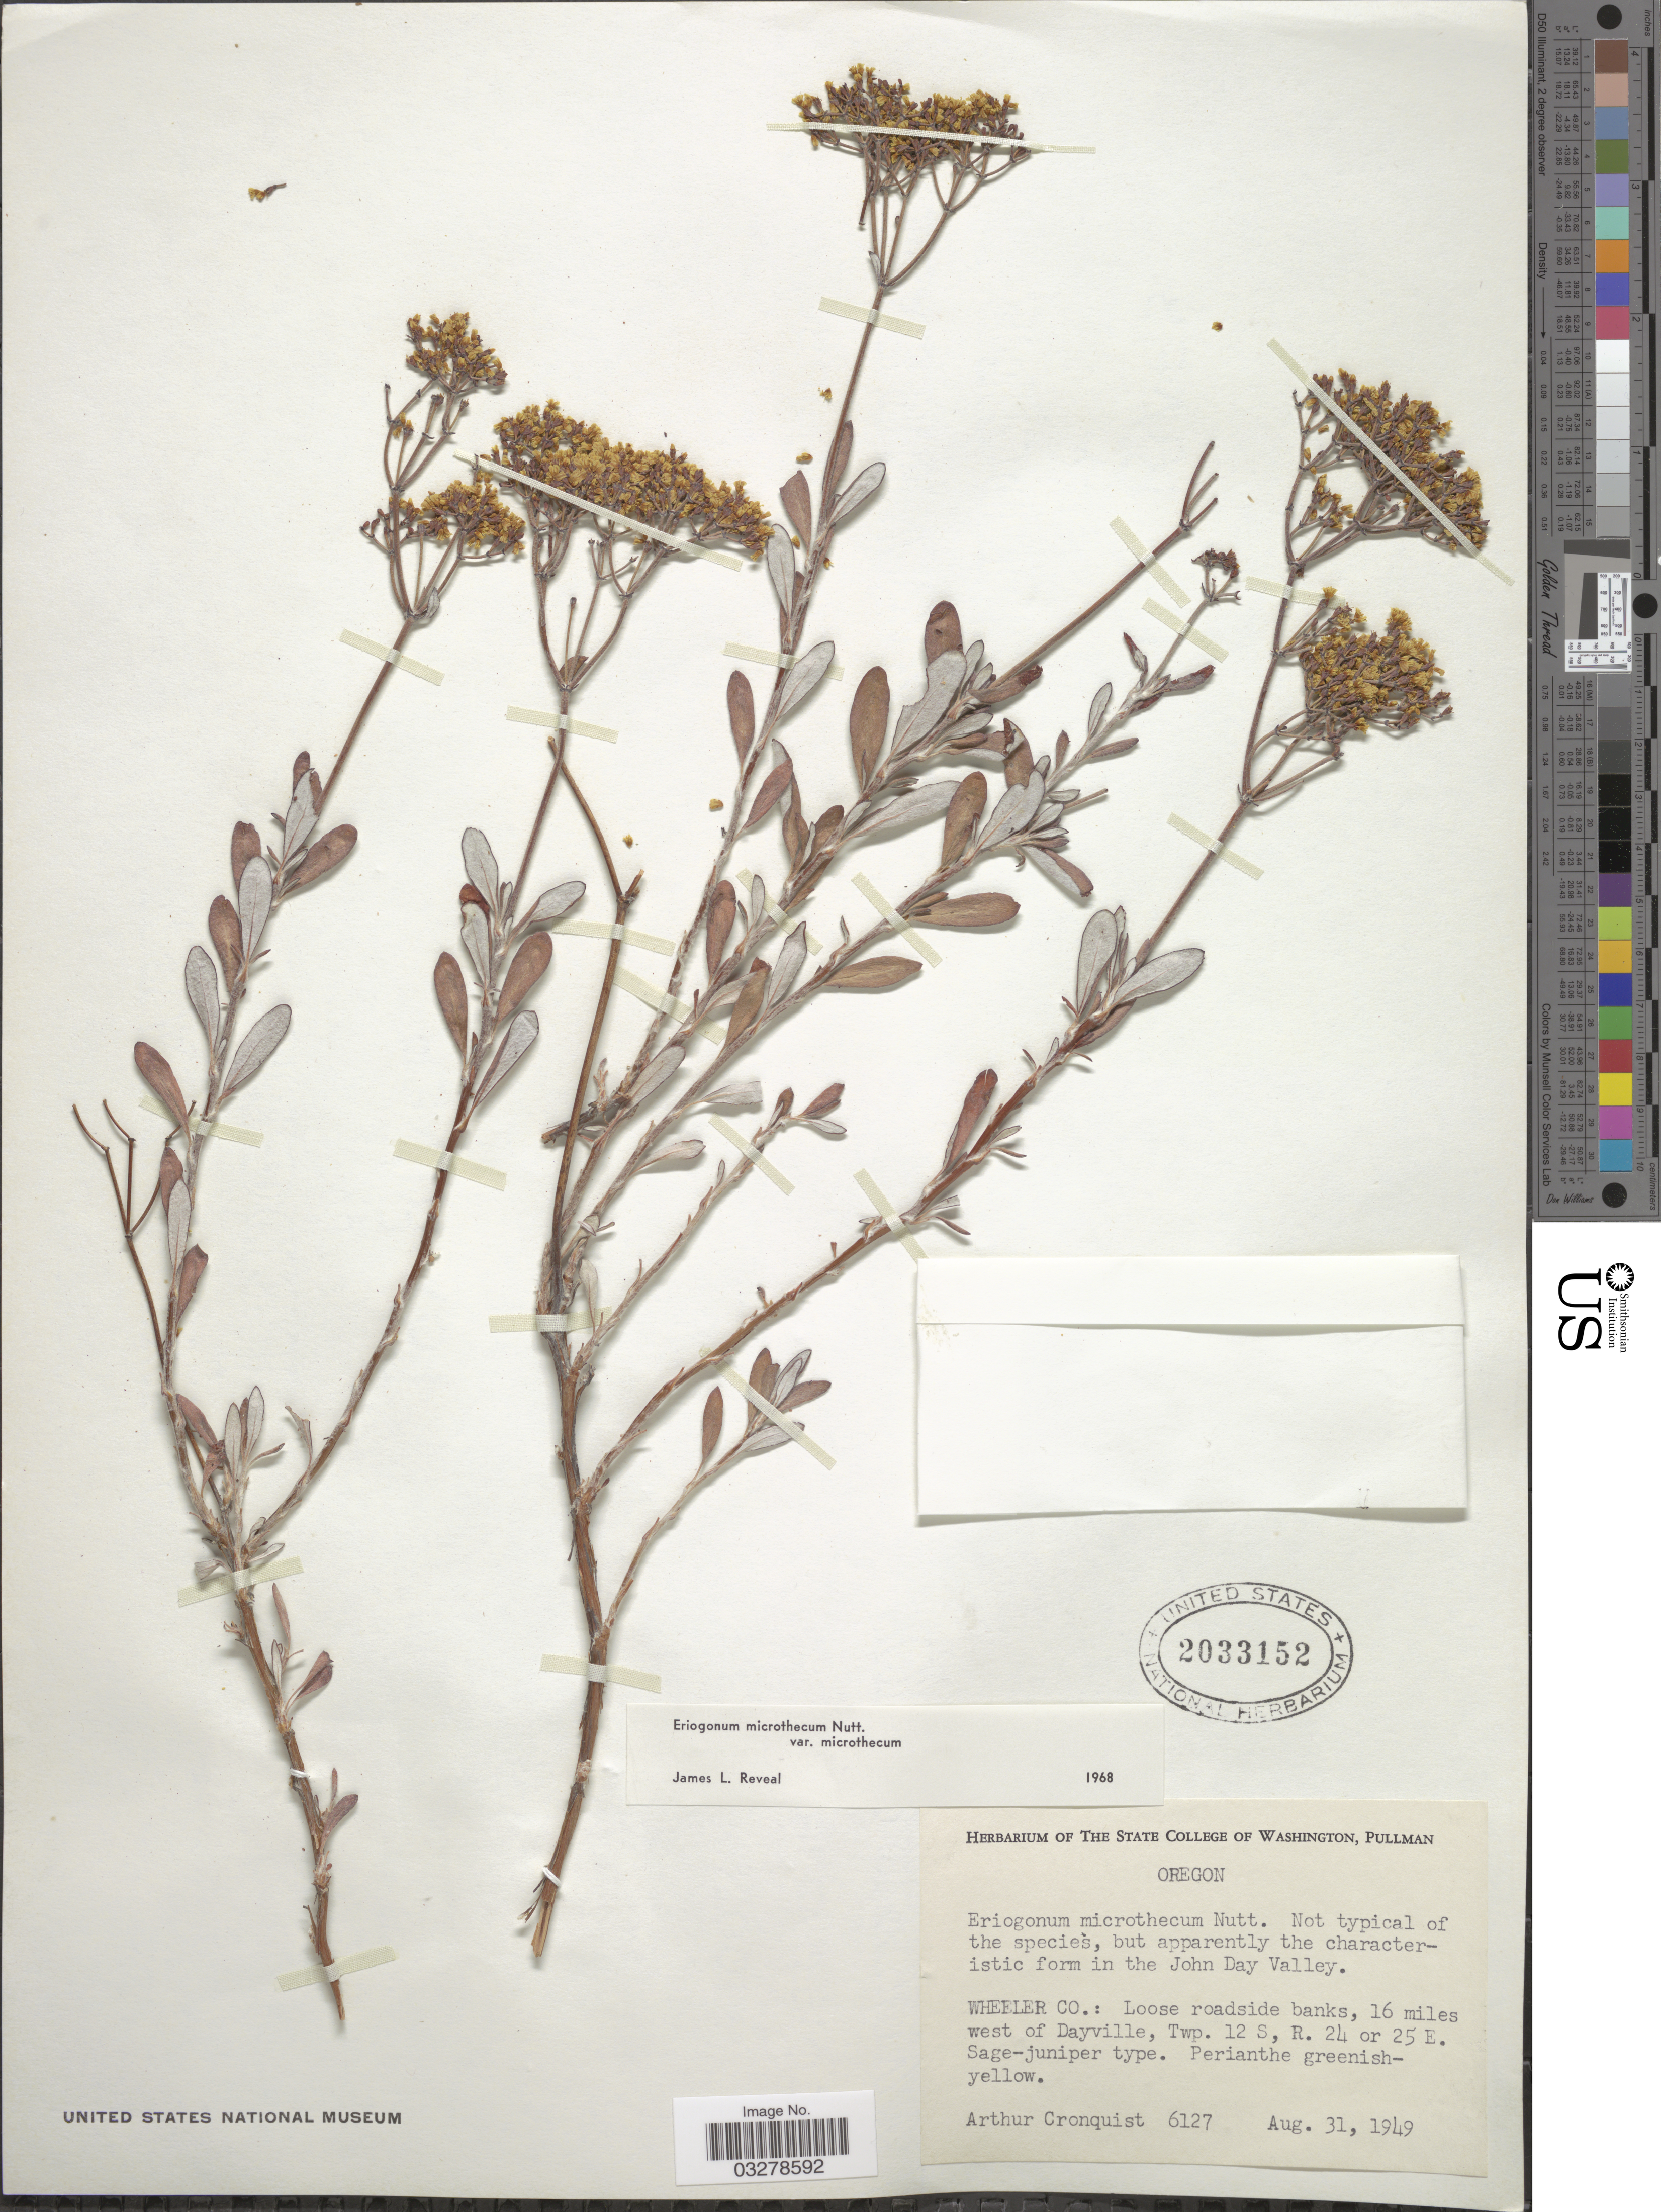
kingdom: Plantae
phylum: Tracheophyta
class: Magnoliopsida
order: Caryophyllales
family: Polygonaceae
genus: Eriogonum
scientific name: Eriogonum microtheca var. microtheca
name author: Nutt.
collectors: A. J. Cronquist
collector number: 6127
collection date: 1949-08-31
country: United States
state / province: Oregon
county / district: Wheeler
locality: Wheeler Co.: Loose roadside banks, 16 miles west of Dayville, Twp. 12 S, R. 24 or 25 E.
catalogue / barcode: US 2033152